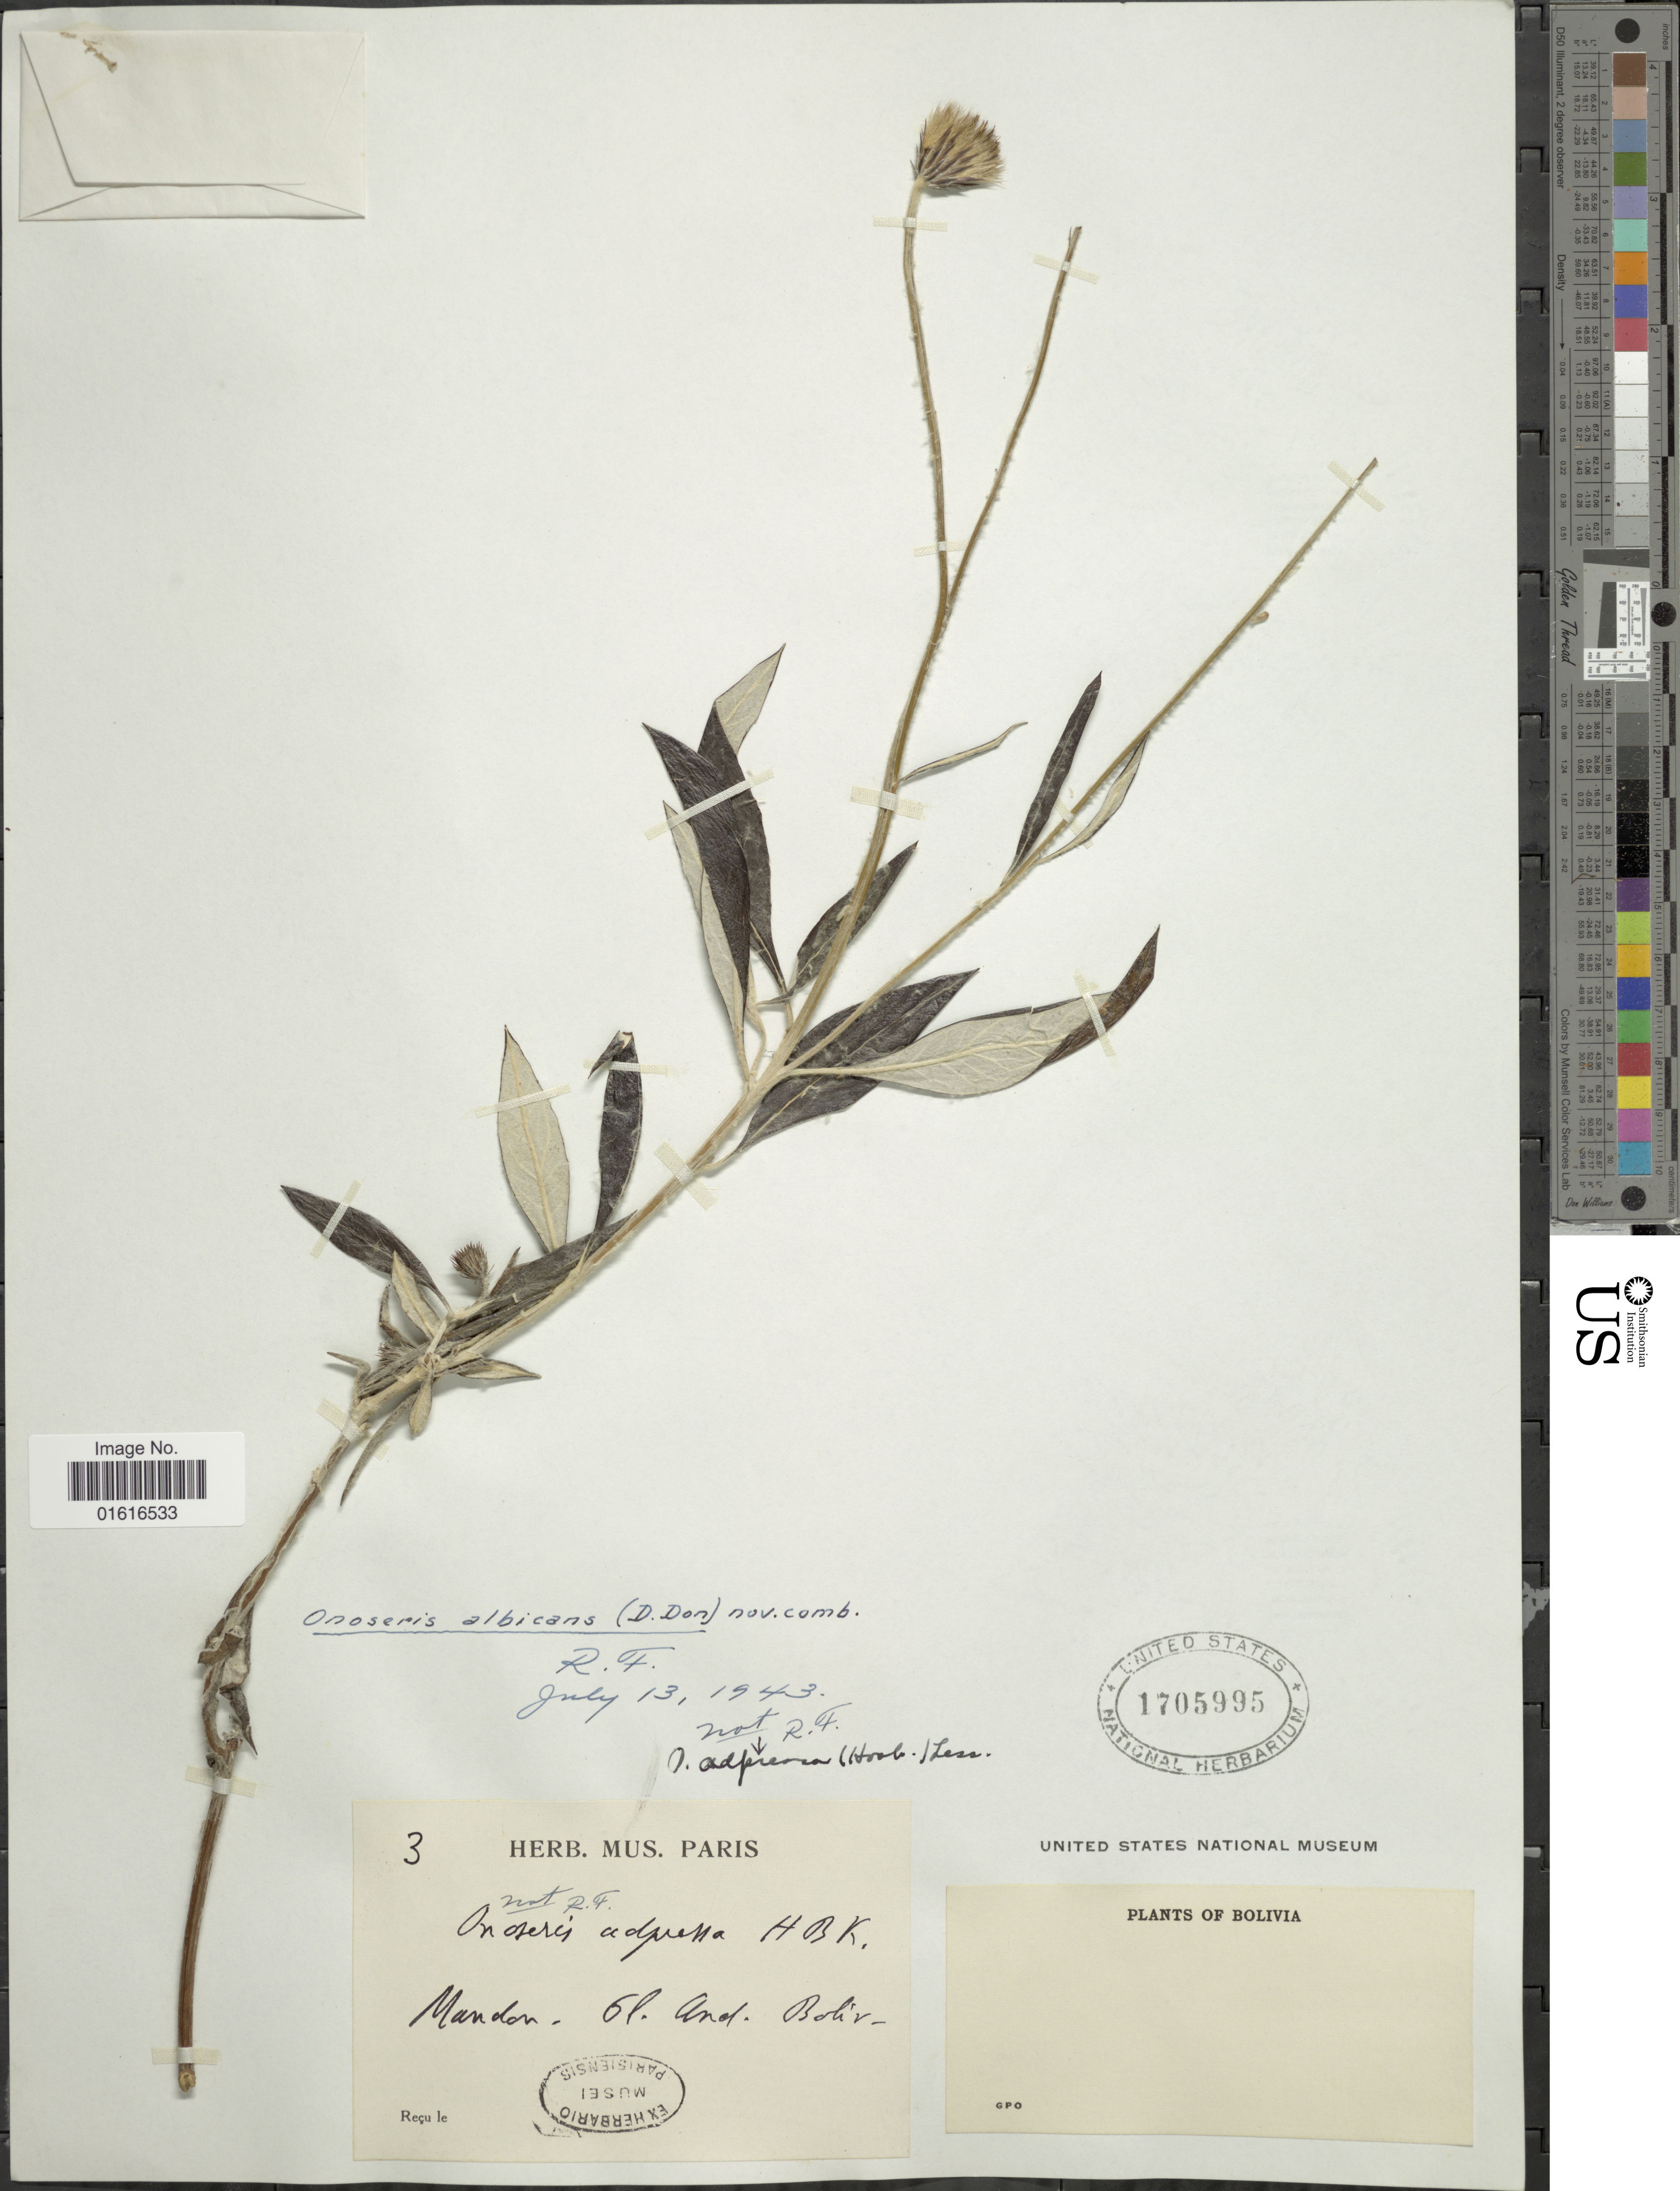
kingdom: Plantae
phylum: Tracheophyta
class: Magnoliopsida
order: Asterales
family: Asteraceae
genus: Onoseris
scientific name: Onoseris albicans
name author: (D. Don) Ferreyra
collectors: Mandon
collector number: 3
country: Bolivia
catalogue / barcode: US 1705995